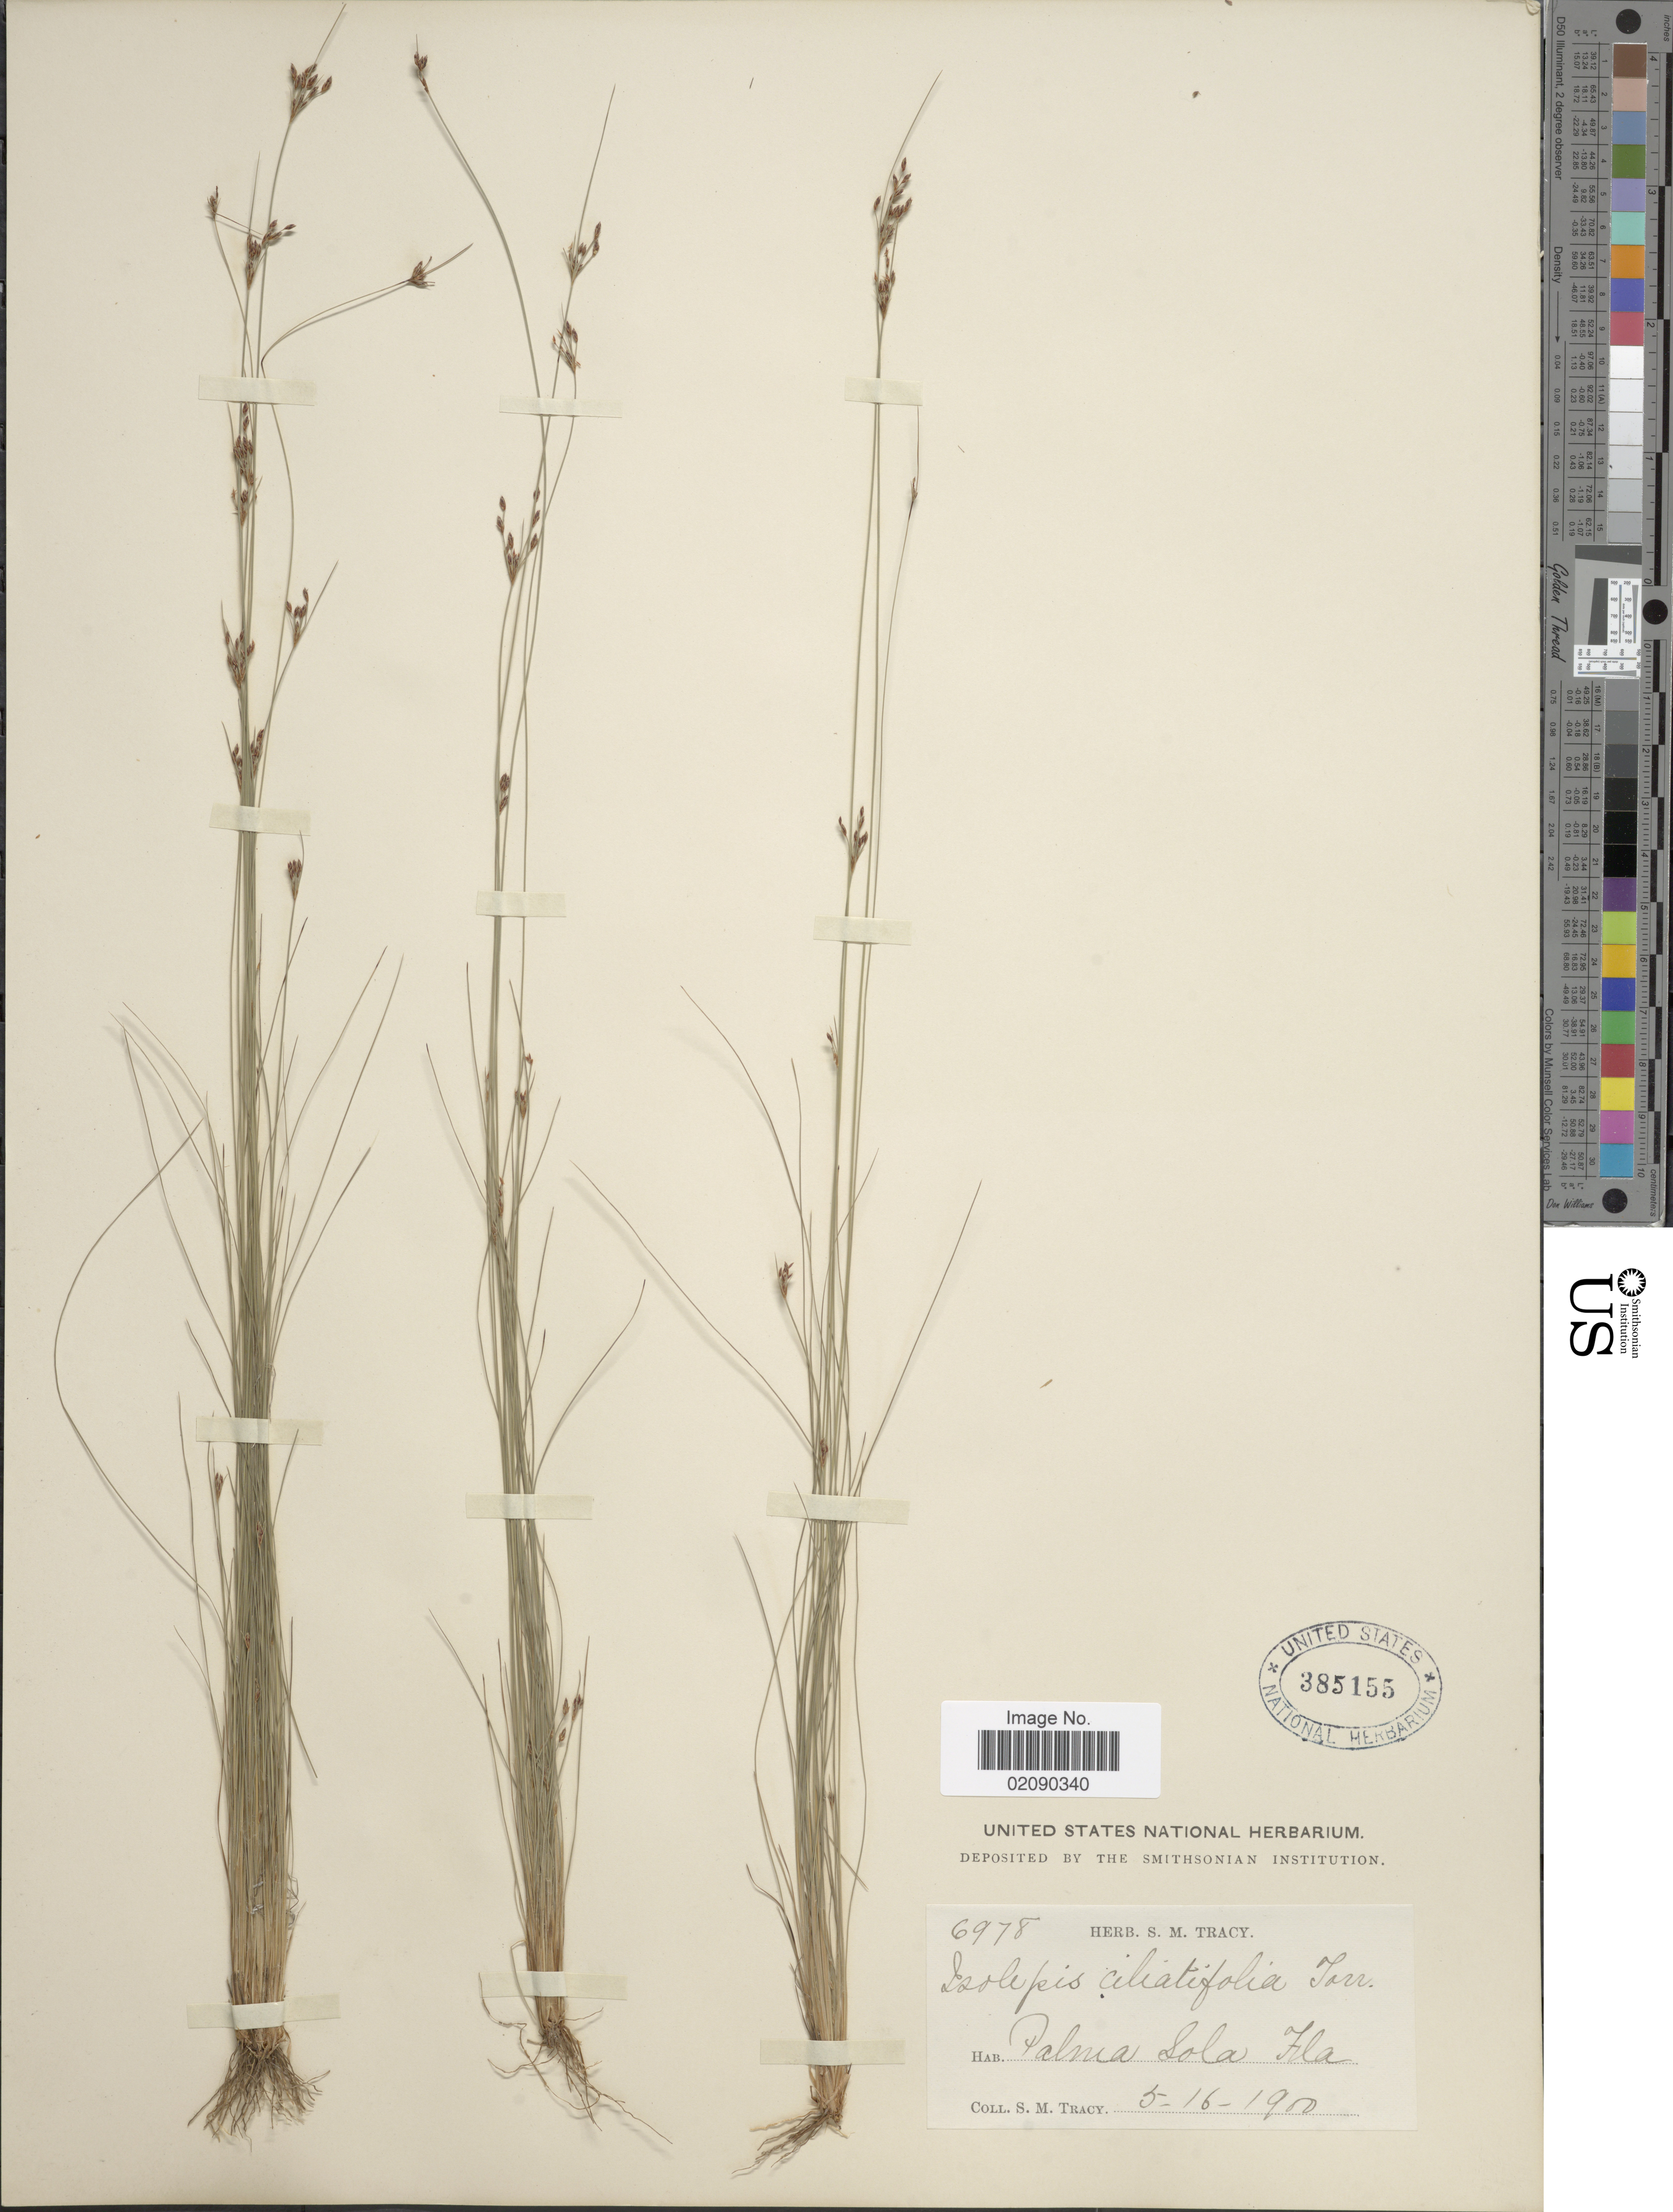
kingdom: Plantae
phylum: Tracheophyta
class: Liliopsida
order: Poales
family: Cyperaceae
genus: Bulbostylis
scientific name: Bulbostylis ciliatifolia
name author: (Elliott) Fernald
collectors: S. M. Tracy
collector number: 6978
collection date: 1900-05-16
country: United States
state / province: Florida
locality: Palma Sola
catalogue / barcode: US 385155